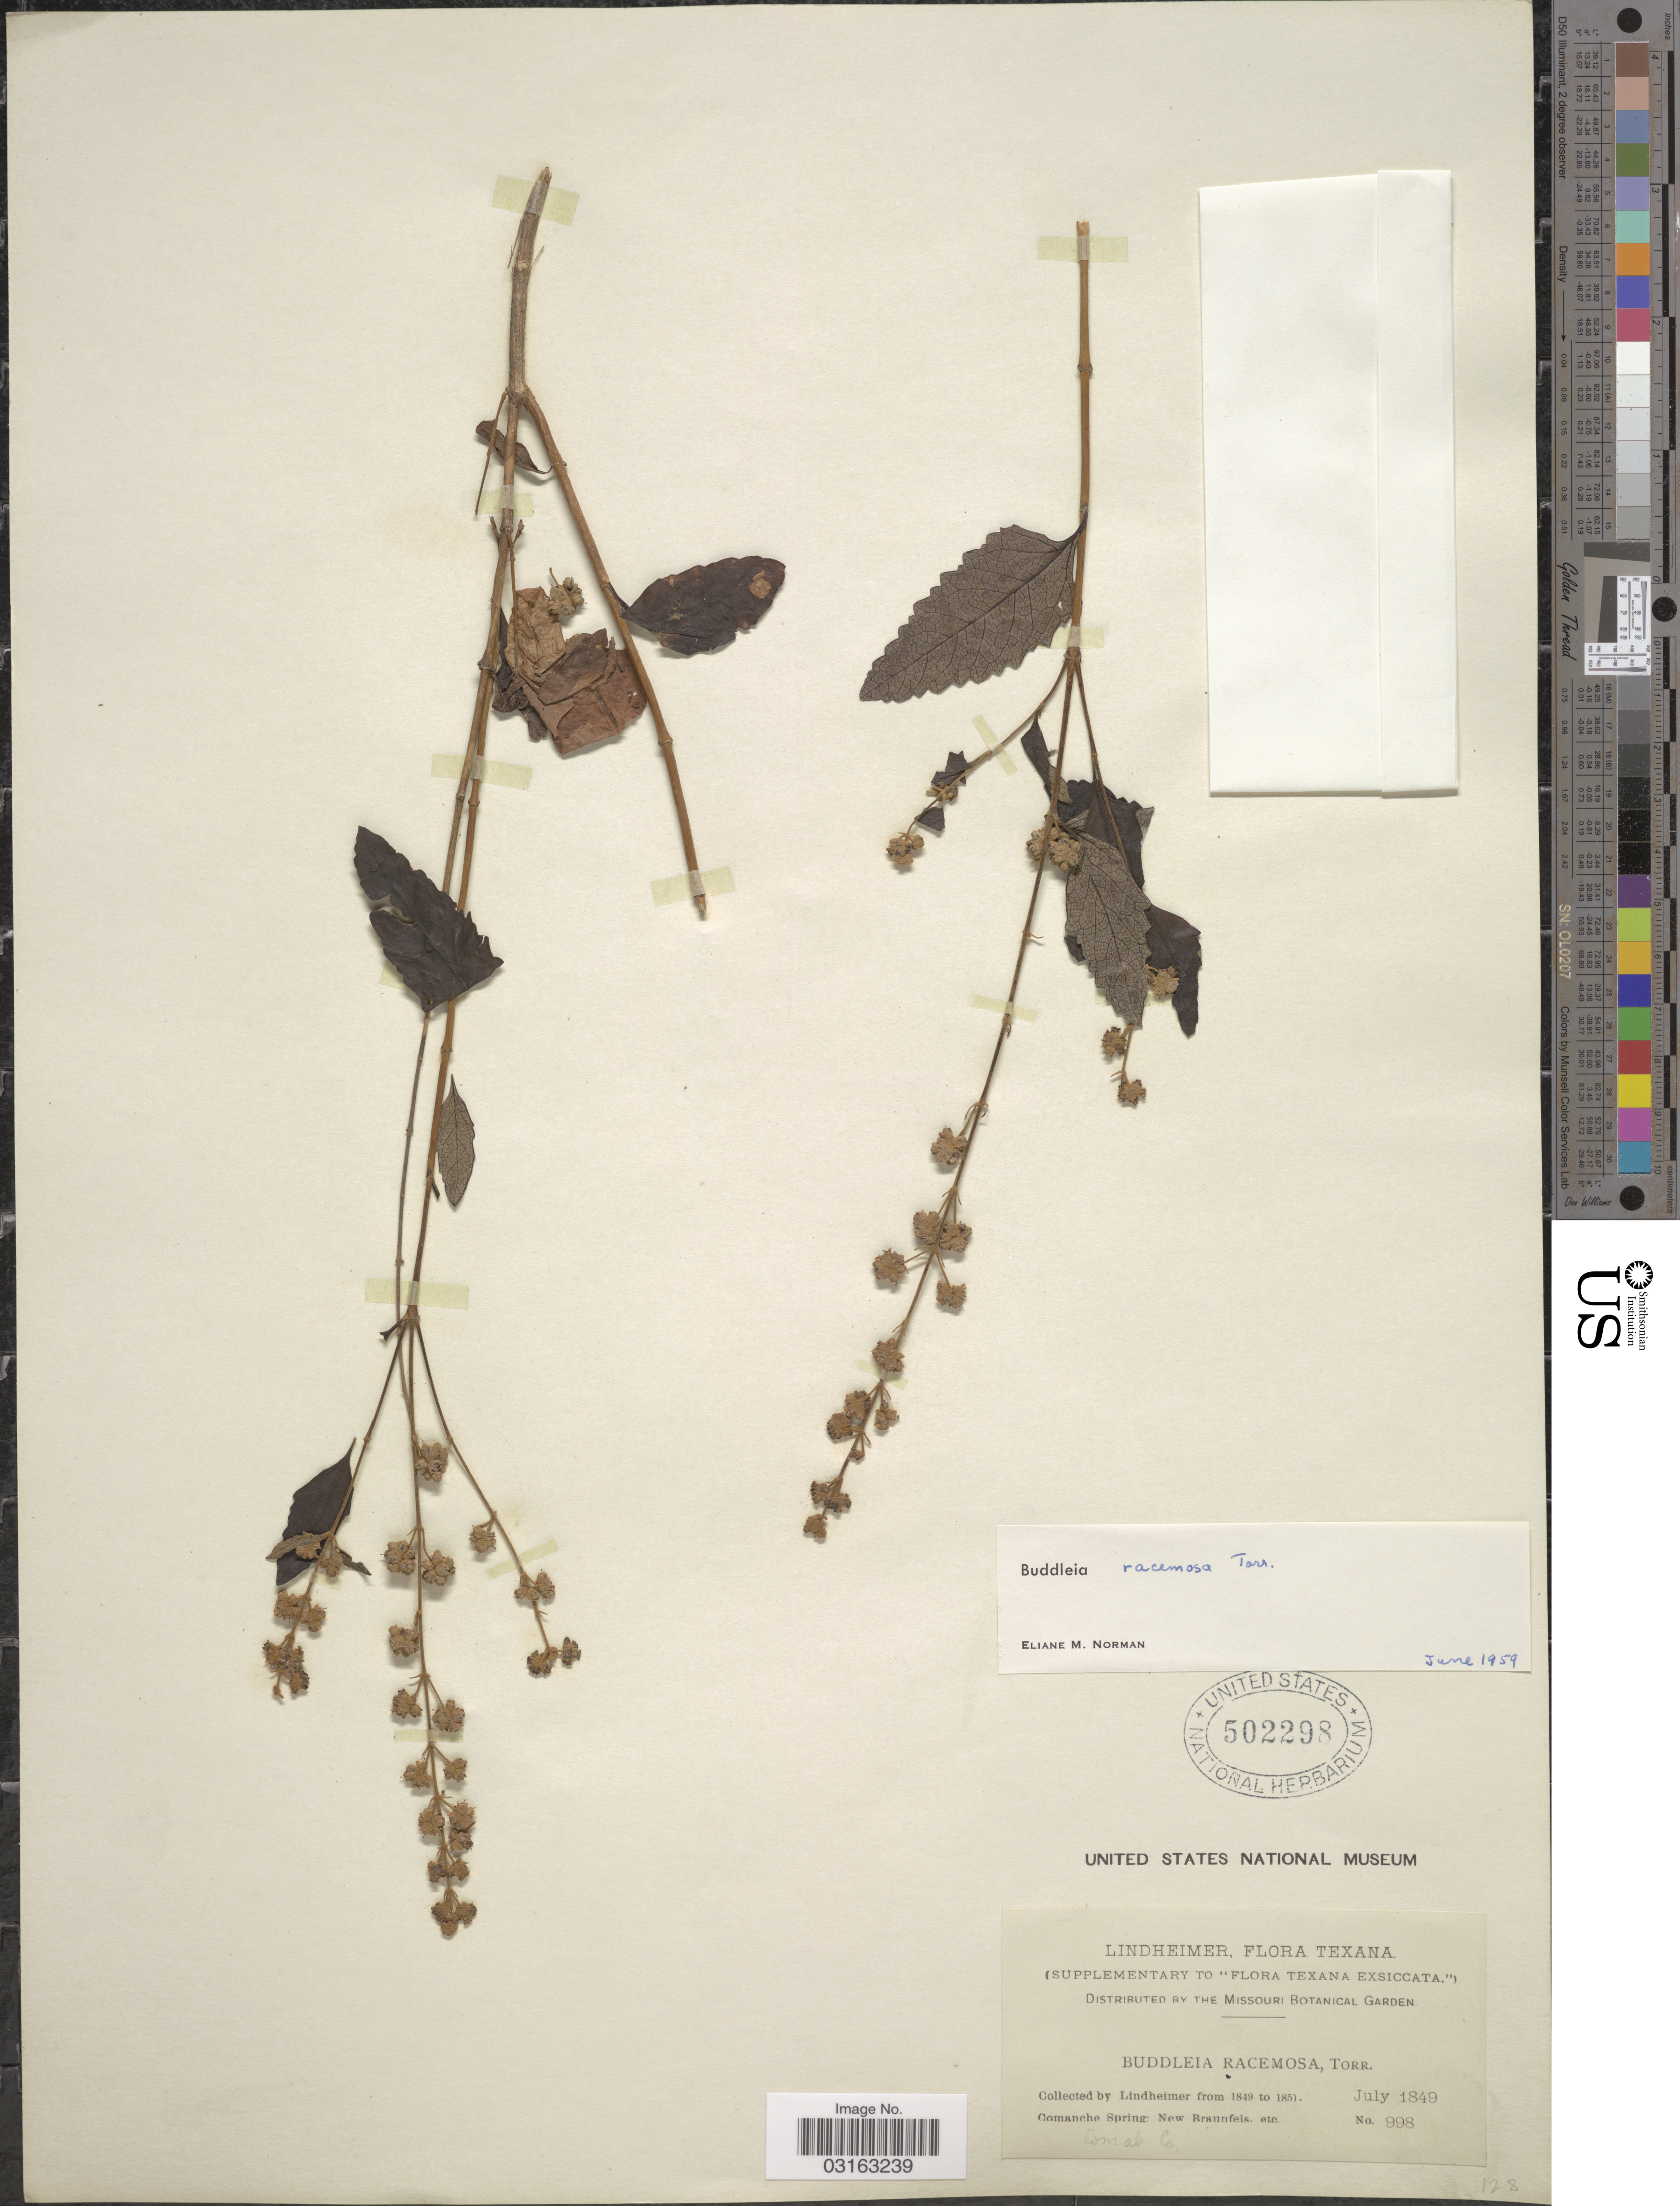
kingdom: Plantae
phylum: Tracheophyta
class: Magnoliopsida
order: Lamiales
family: Scrophulariaceae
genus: Buddleja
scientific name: Buddleja racemosa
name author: Torr.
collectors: -. Lindheimer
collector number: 998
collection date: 1849-07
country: United States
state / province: Texas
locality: Comanche Spring: New Braunfels. etc. Comal Co.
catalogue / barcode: US 502298